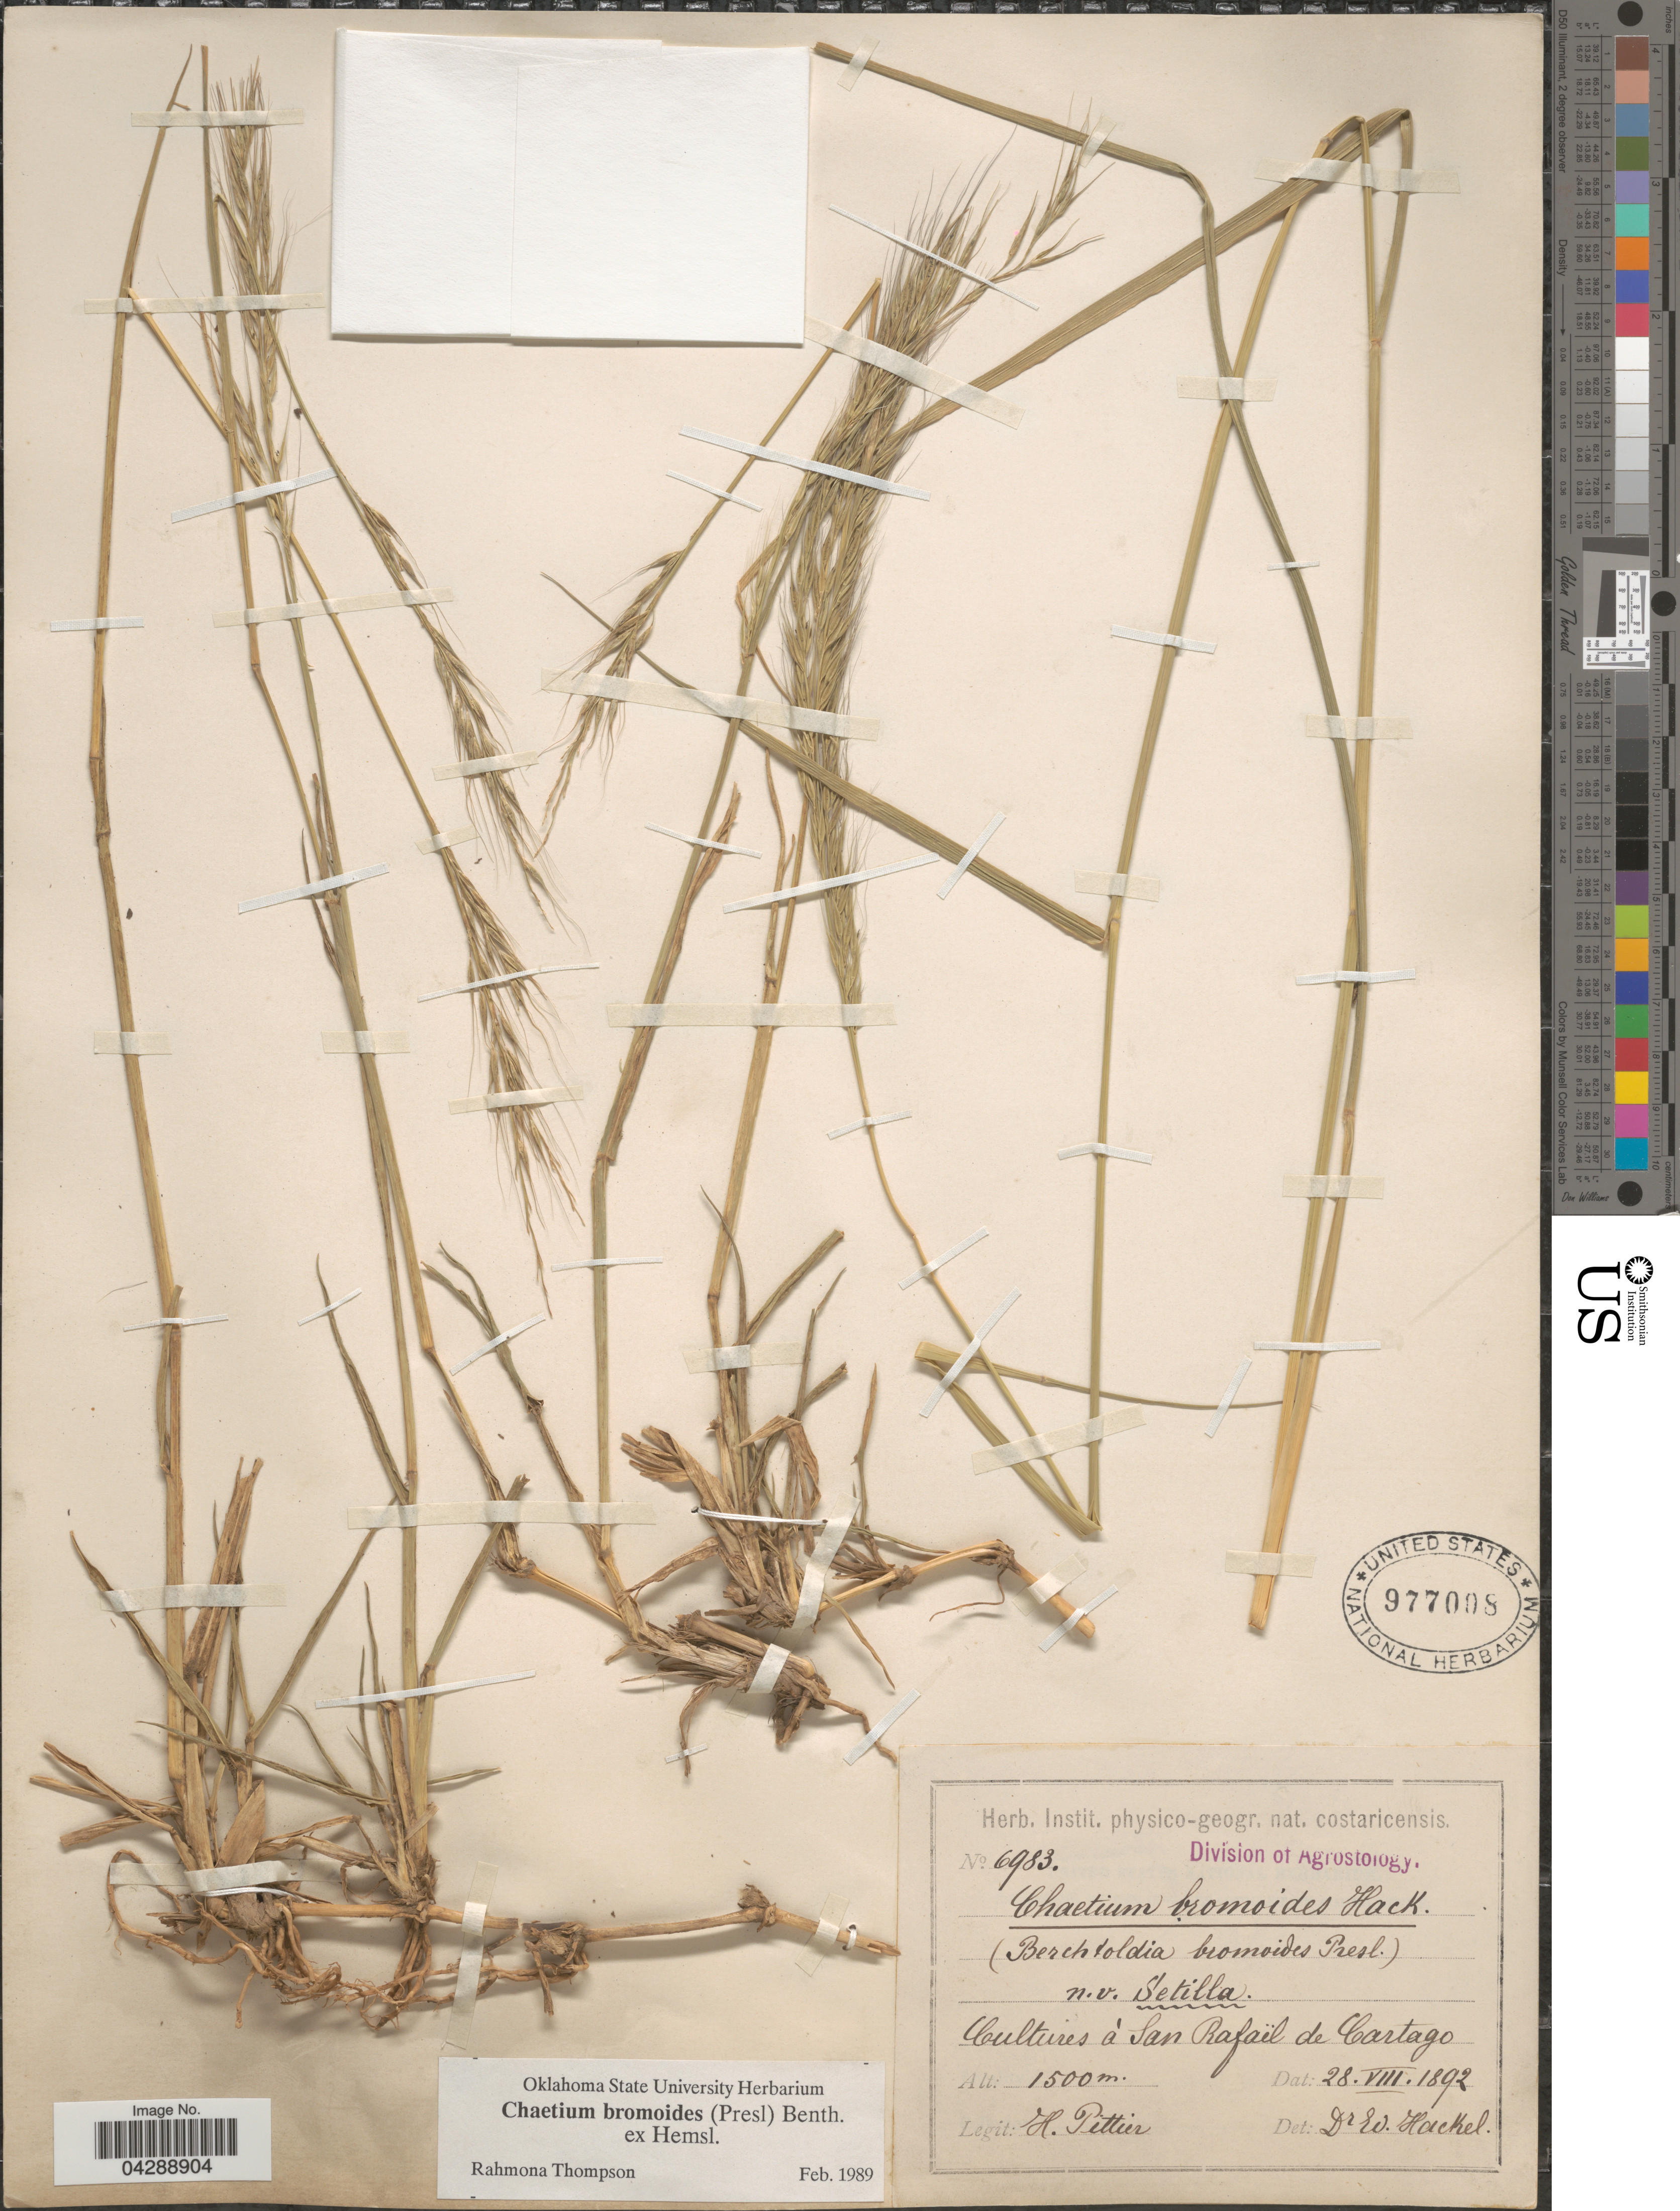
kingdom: Plantae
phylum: Tracheophyta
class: Liliopsida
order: Poales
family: Poaceae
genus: Chaetium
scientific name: Chaetium bromoides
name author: (J. Presl) Benth. ex Hemsl.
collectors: H. F. Pittier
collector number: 6983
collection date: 1892-08-28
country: Costa Rica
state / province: Cartago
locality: Cultures à San Rafaël de Cartago.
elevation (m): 1500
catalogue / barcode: US 977008